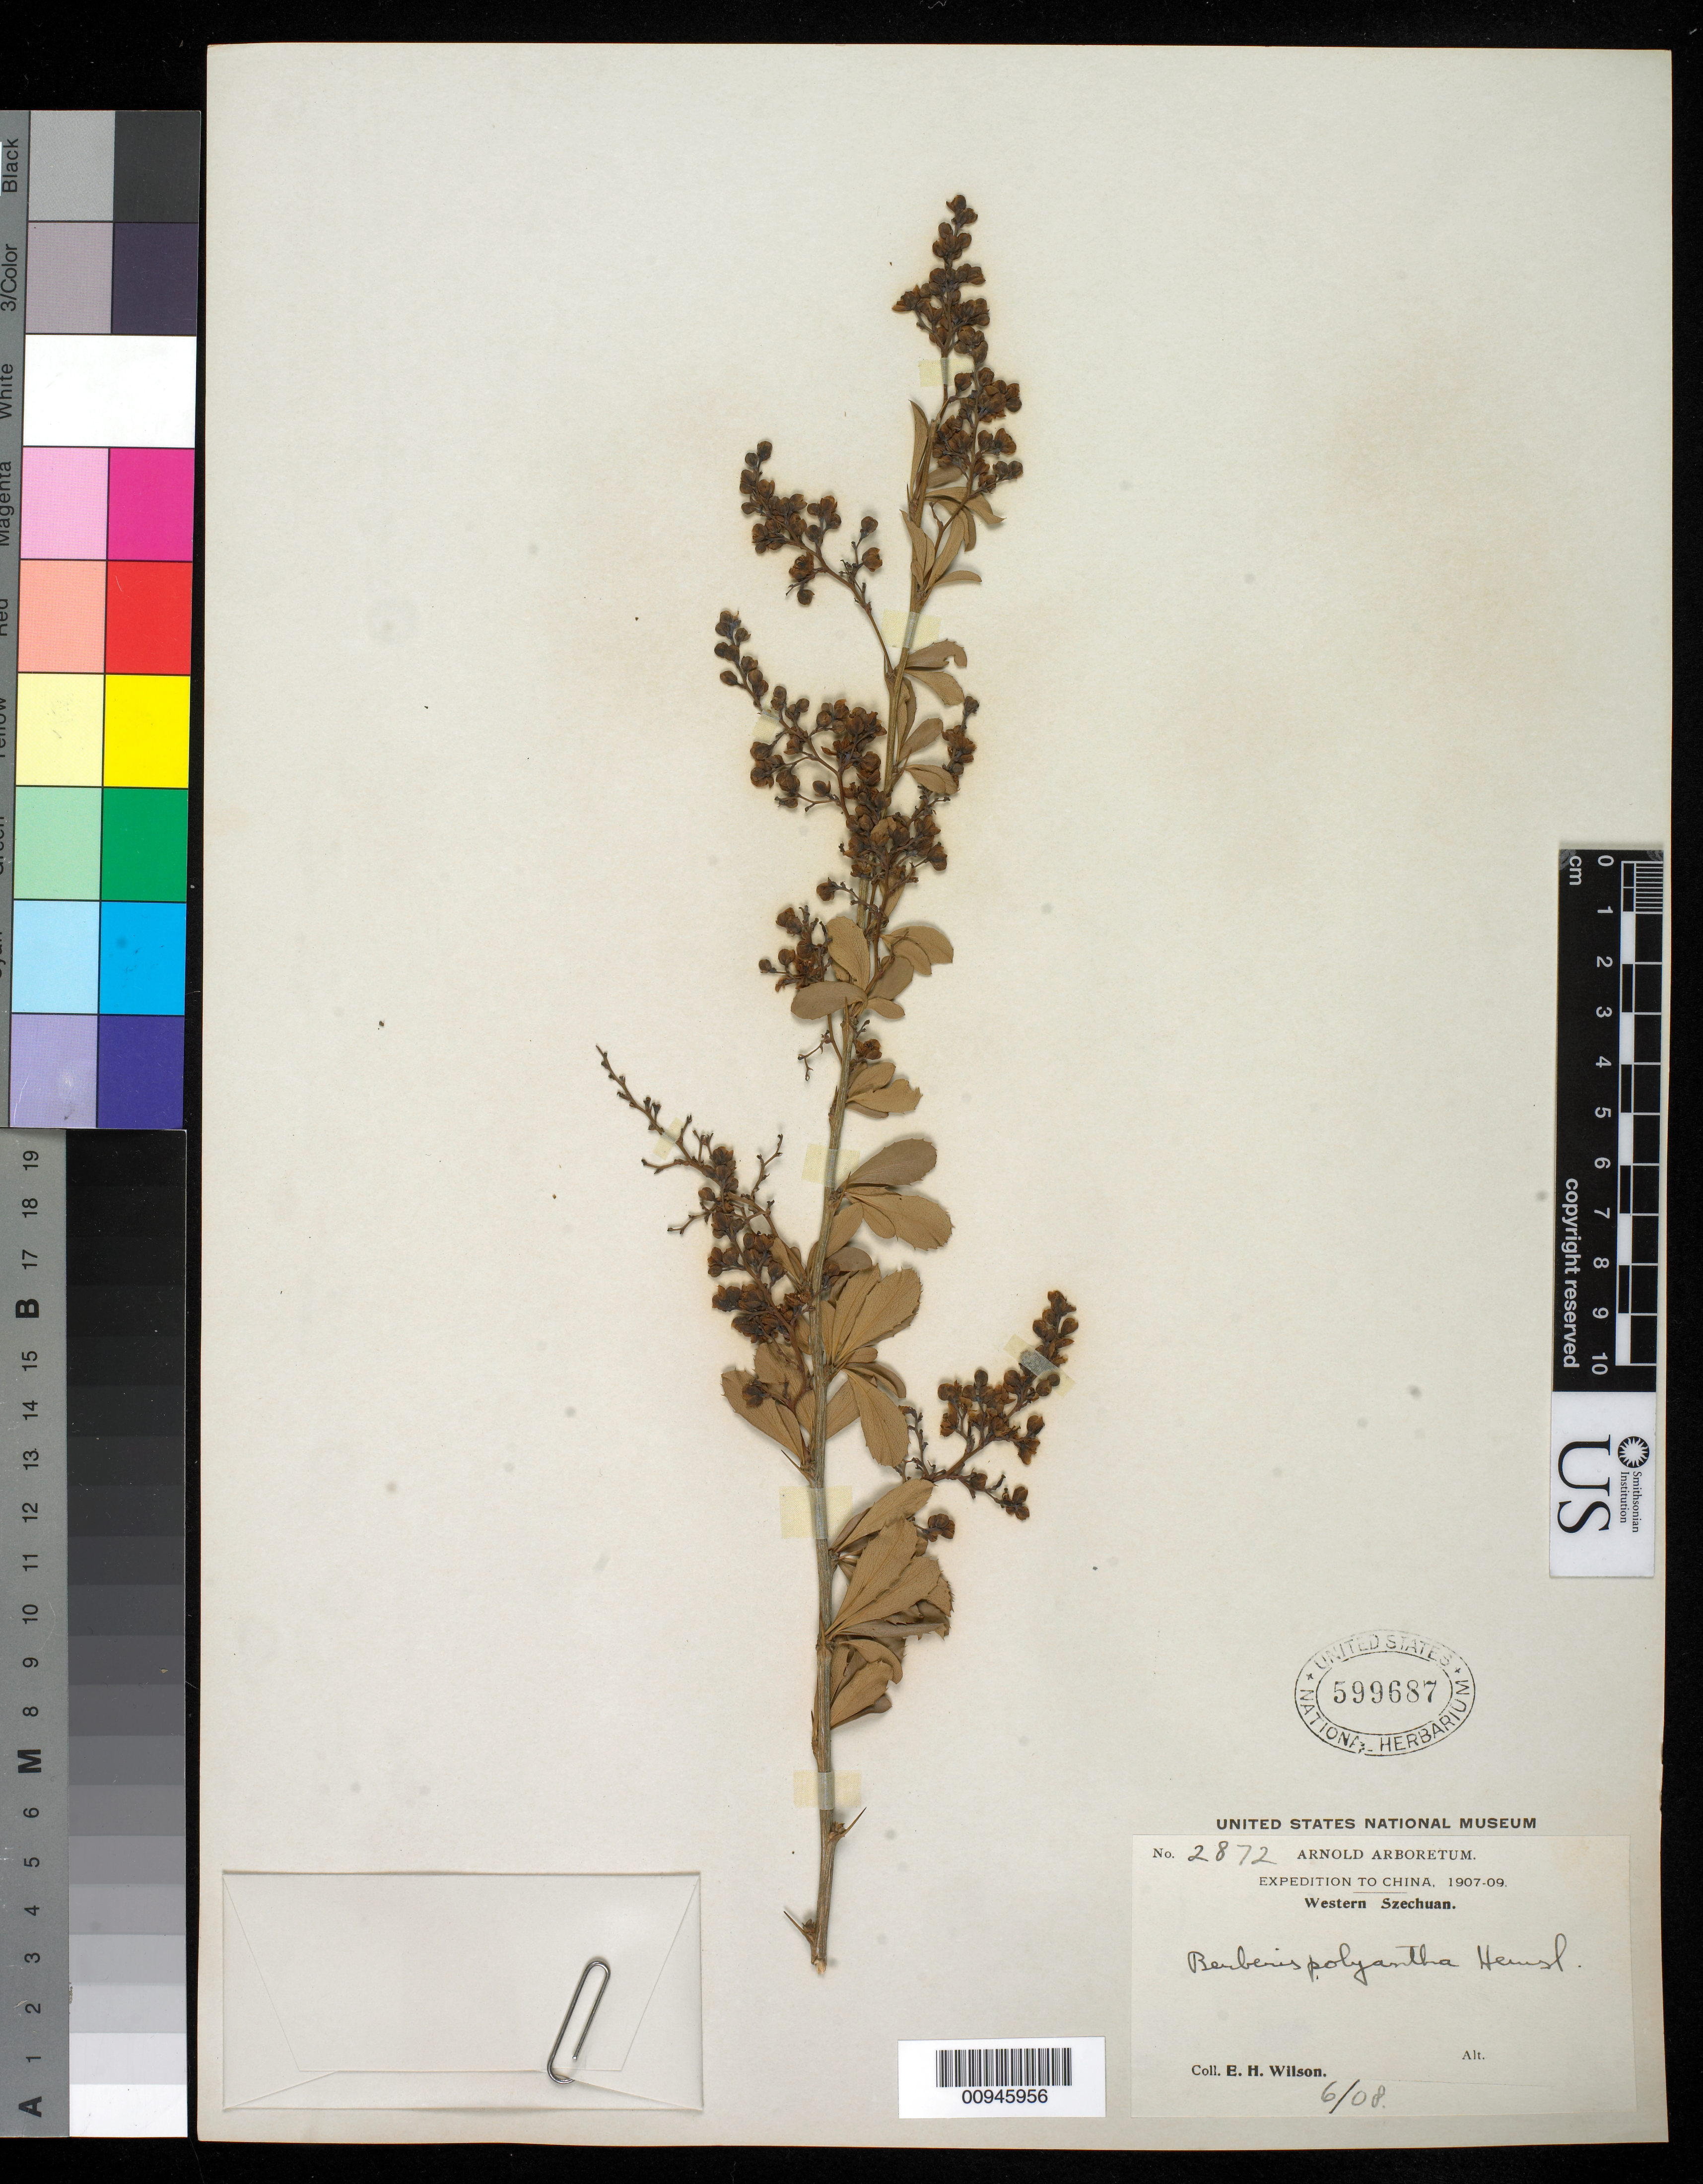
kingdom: Plantae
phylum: Tracheophyta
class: Magnoliopsida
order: Ranunculales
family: Berberidaceae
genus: Berberis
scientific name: Berberis polyantha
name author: Hemsl.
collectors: E. H. Wilson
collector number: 2872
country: China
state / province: Sichuan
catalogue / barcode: US 599687